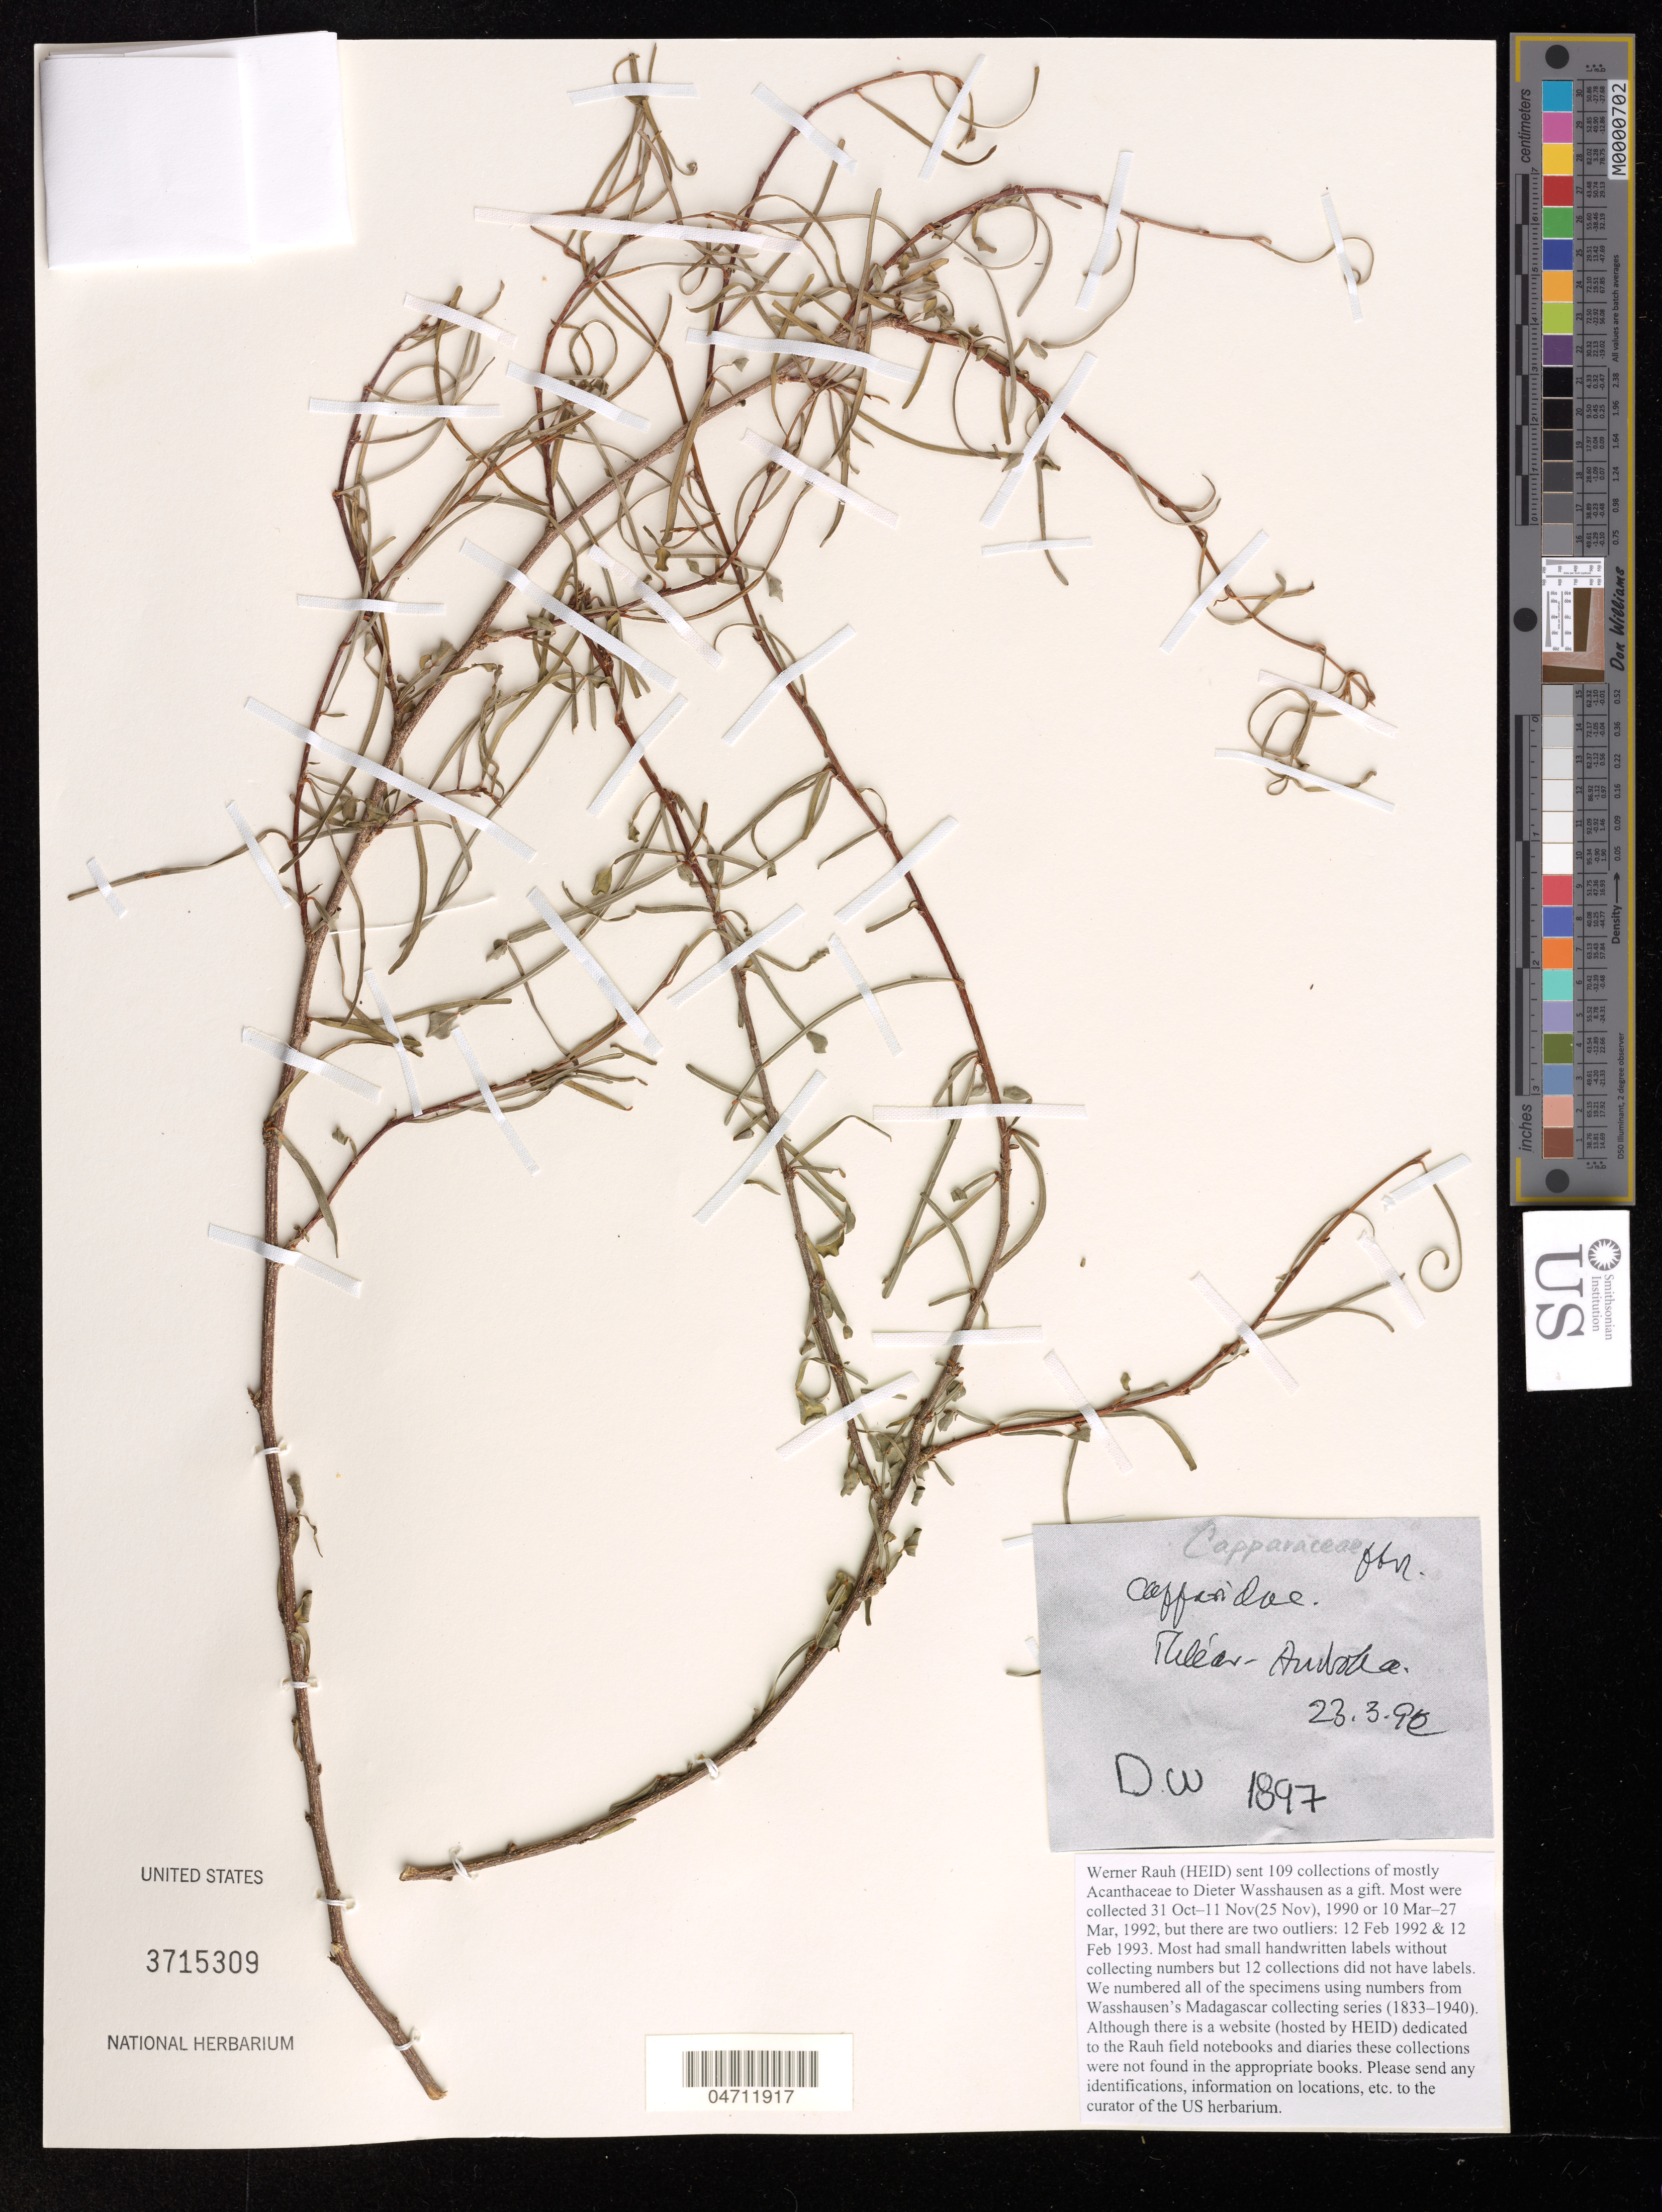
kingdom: Plantae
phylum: Tracheophyta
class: Magnoliopsida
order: Brassicales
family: Capparaceae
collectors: W. Rauh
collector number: DW 1897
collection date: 1992-03-23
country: Madagascar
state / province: Tulear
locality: Androka, Ampanihy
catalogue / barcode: US 3715309